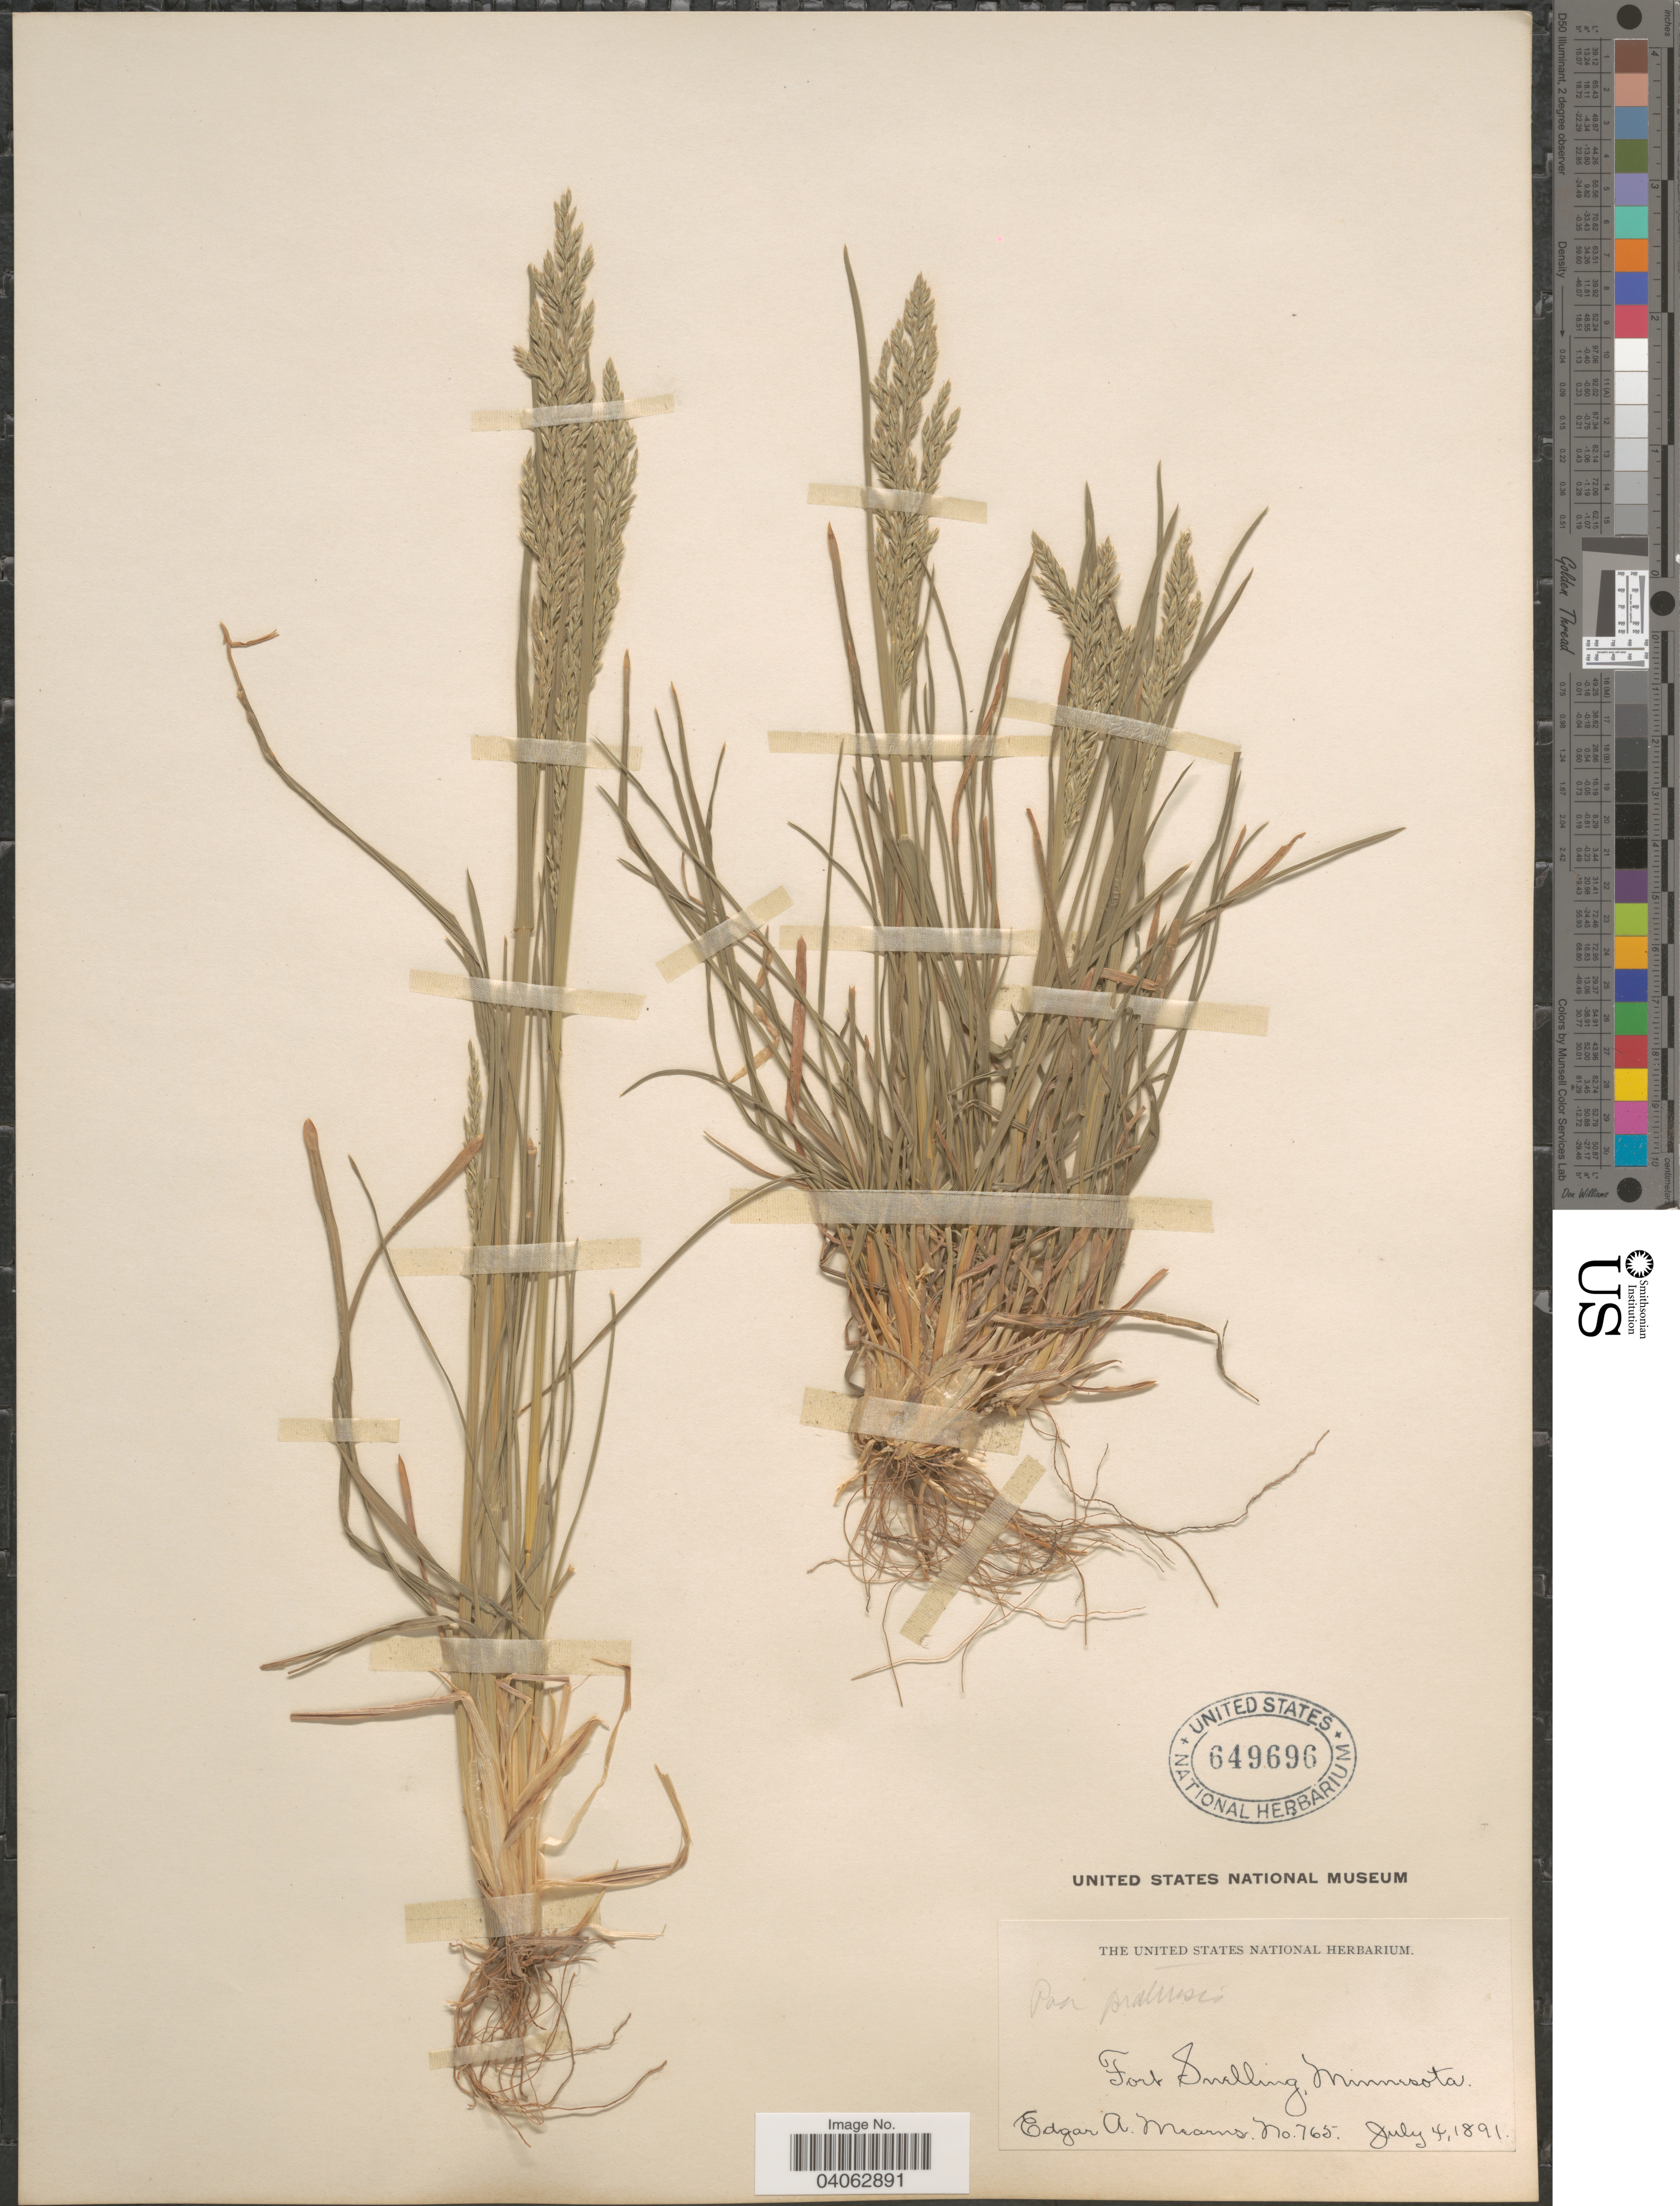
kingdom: Plantae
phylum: Tracheophyta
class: Liliopsida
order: Poales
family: Poaceae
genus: Poa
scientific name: Poa pratensis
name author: L.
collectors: E. A. Mearns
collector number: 765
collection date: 1891-07-04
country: United States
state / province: Minnesota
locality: Fort Snelling.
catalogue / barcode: US 649696